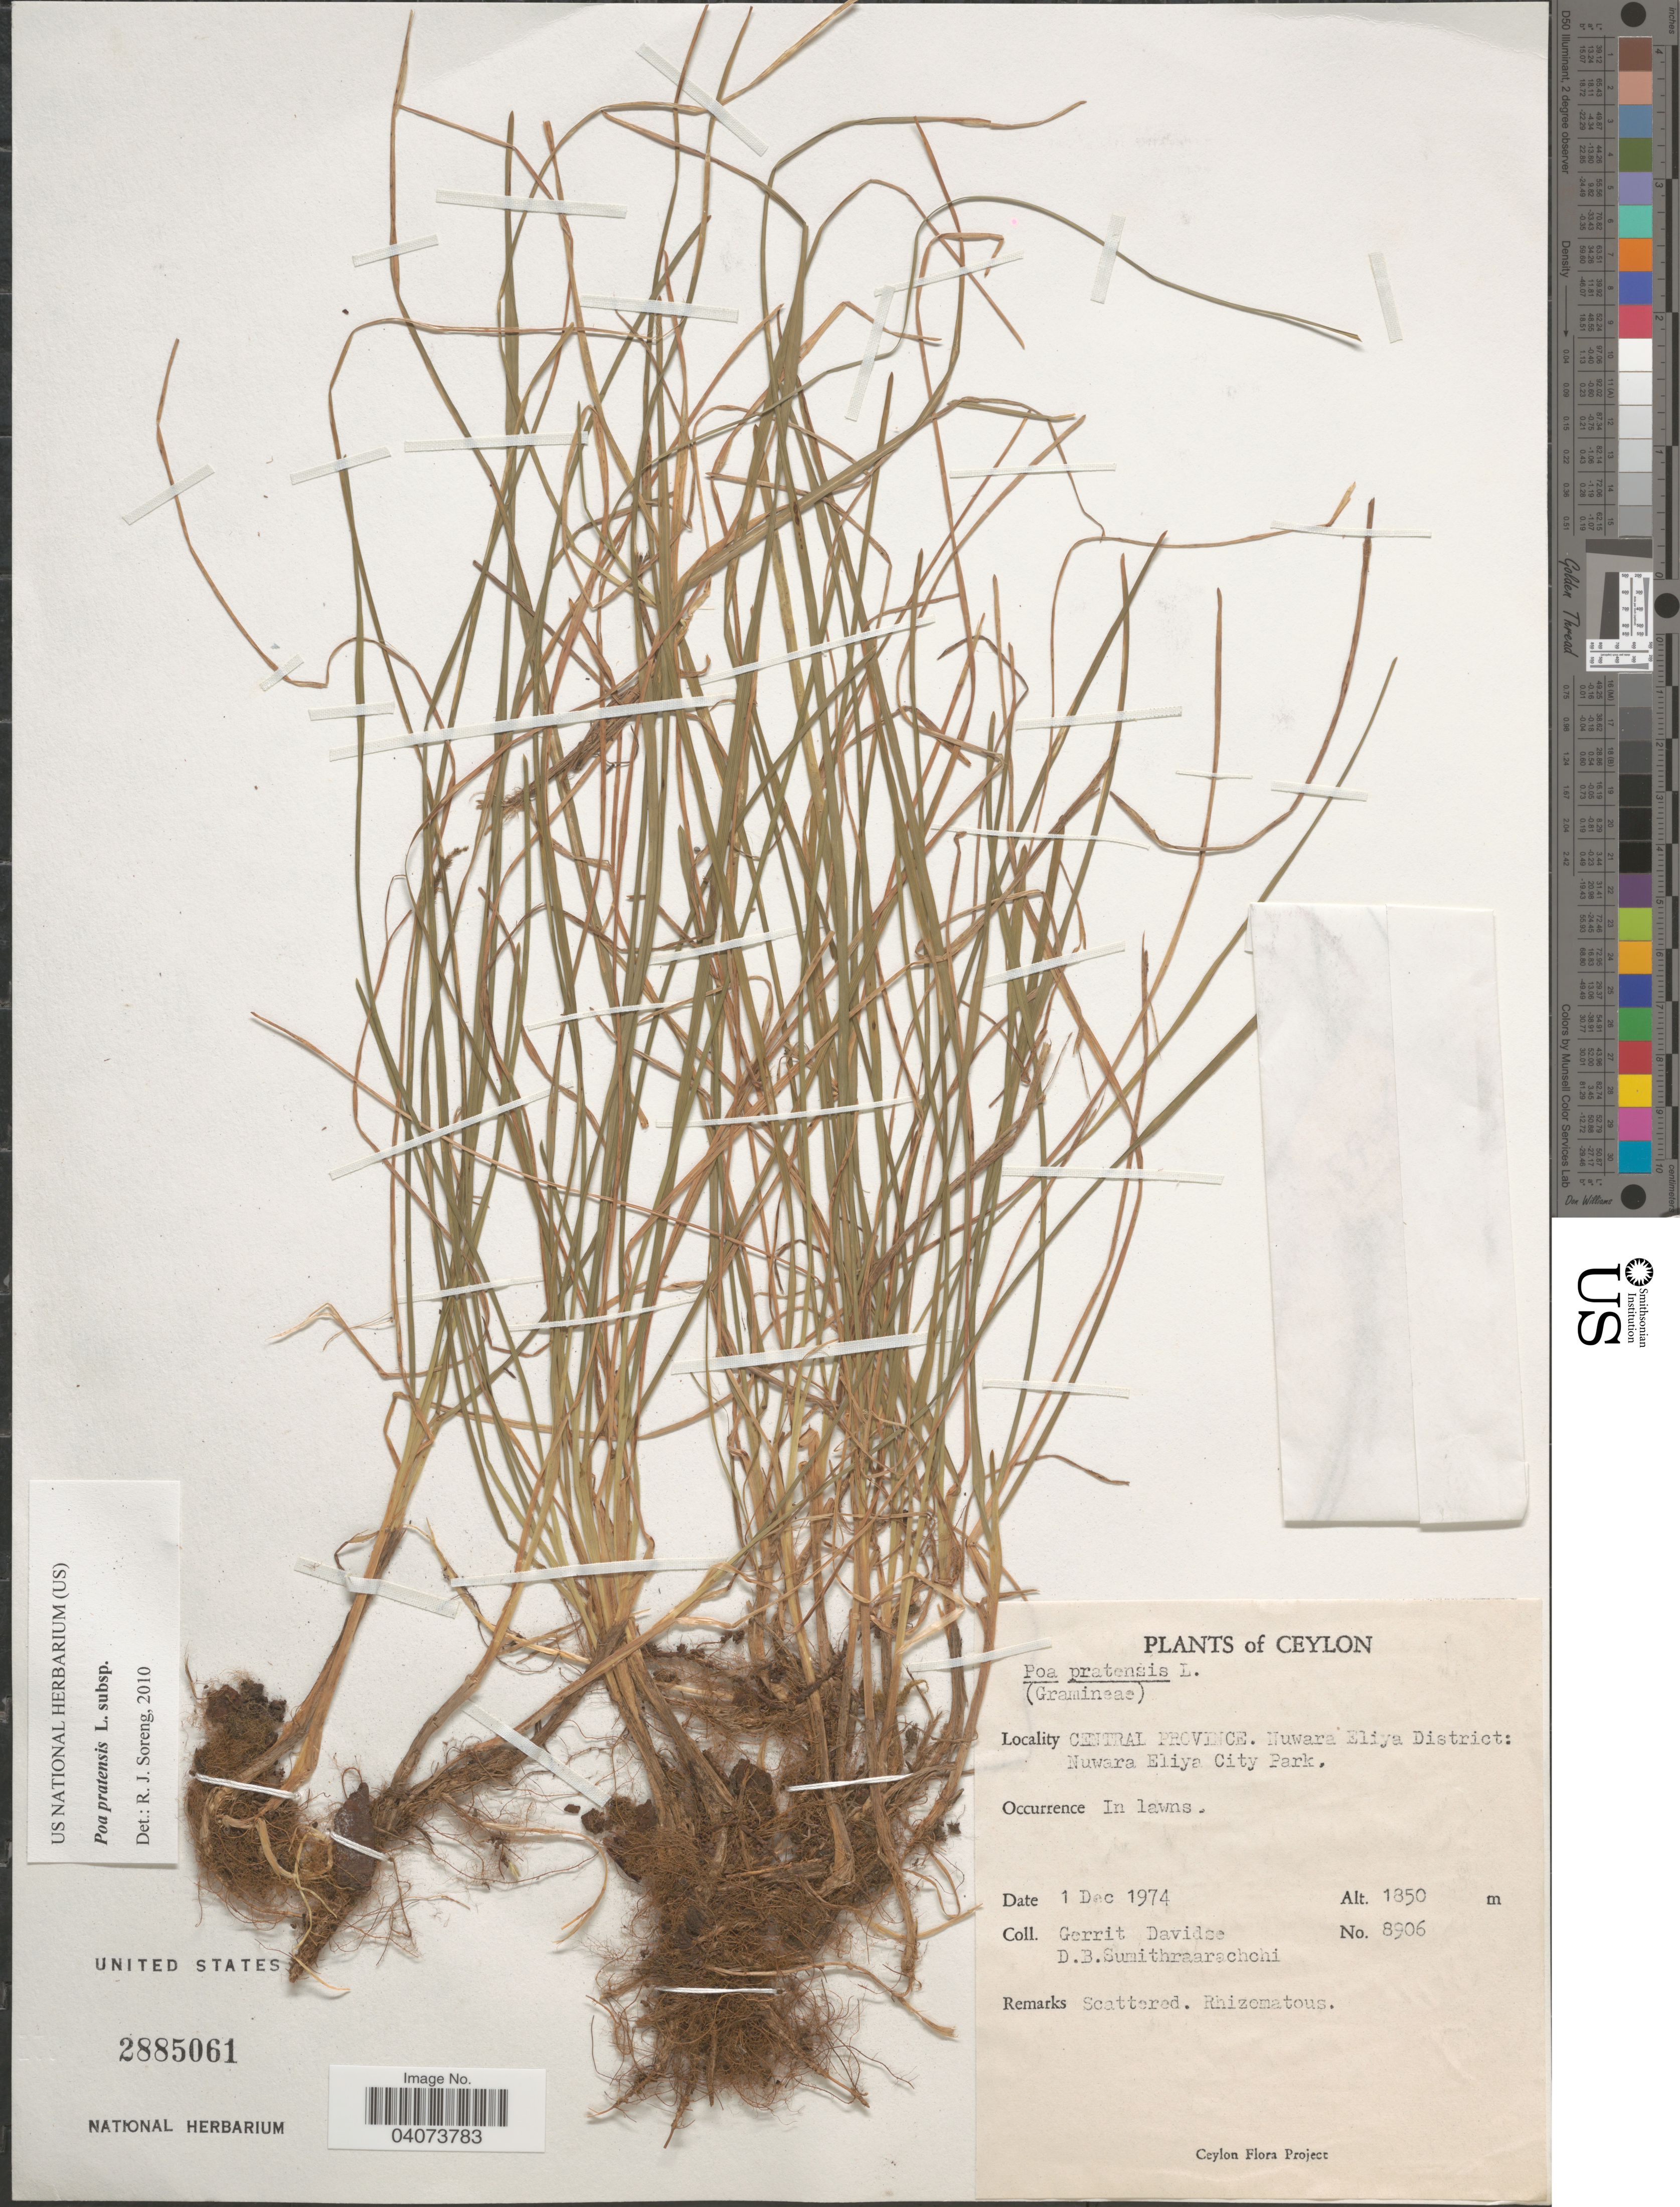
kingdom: Plantae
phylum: Tracheophyta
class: Liliopsida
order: Poales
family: Poaceae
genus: Poa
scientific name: Poa pratensis subsp. pruinosa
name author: (Korotky) Dickoré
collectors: G. Davidse & D. B. Sumithraarachchi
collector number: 8906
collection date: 1974-12-01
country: Sri Lanka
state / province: Central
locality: Ceylon. Nuwara Eliya District: Nuwara Eliya City Park. In lawns.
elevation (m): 1850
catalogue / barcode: US 2885061